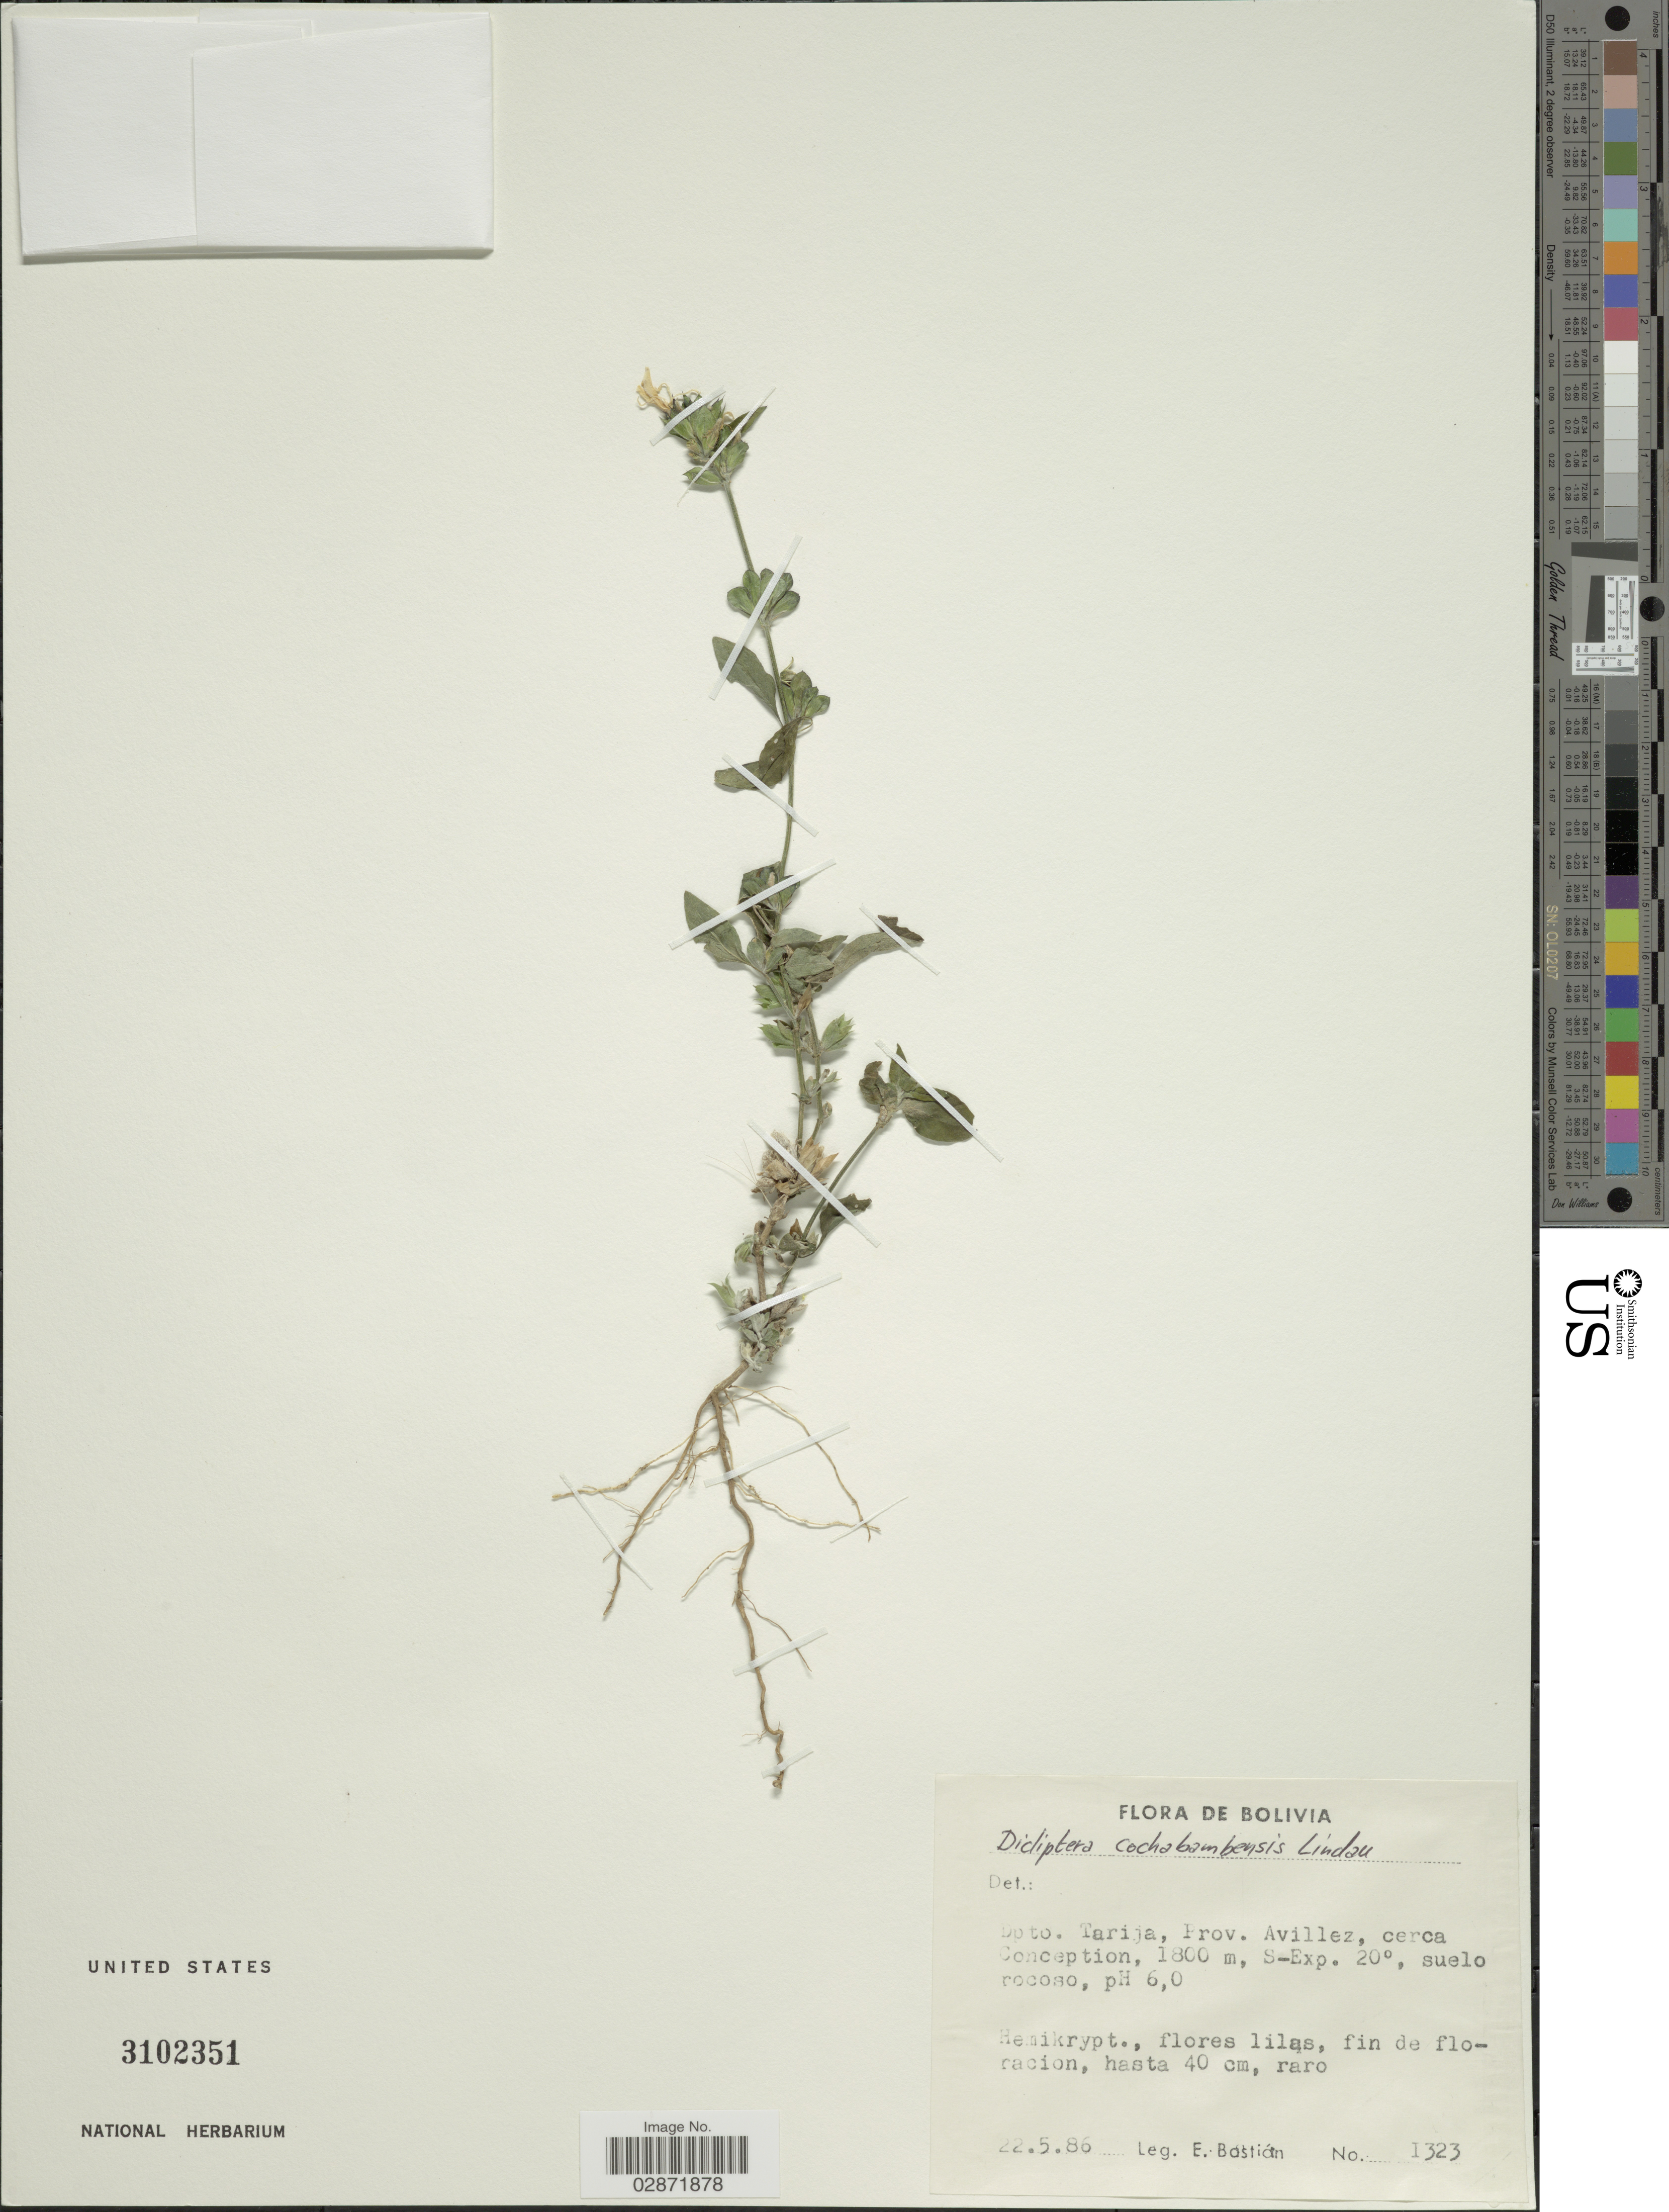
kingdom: Plantae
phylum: Tracheophyta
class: Magnoliopsida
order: Lamiales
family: Acanthaceae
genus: Dicliptera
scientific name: Dicliptera cochabambensis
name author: Lindau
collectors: E. Bastian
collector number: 1323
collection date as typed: Transcribed d/m/y: 22/5/86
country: Bolivia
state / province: Tarija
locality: Dpto. Tarija, prov. Avillez, cerca Conception, S-Exp. 20°, suelo rocoso, pH 6,0.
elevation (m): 1800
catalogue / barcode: US 3102351